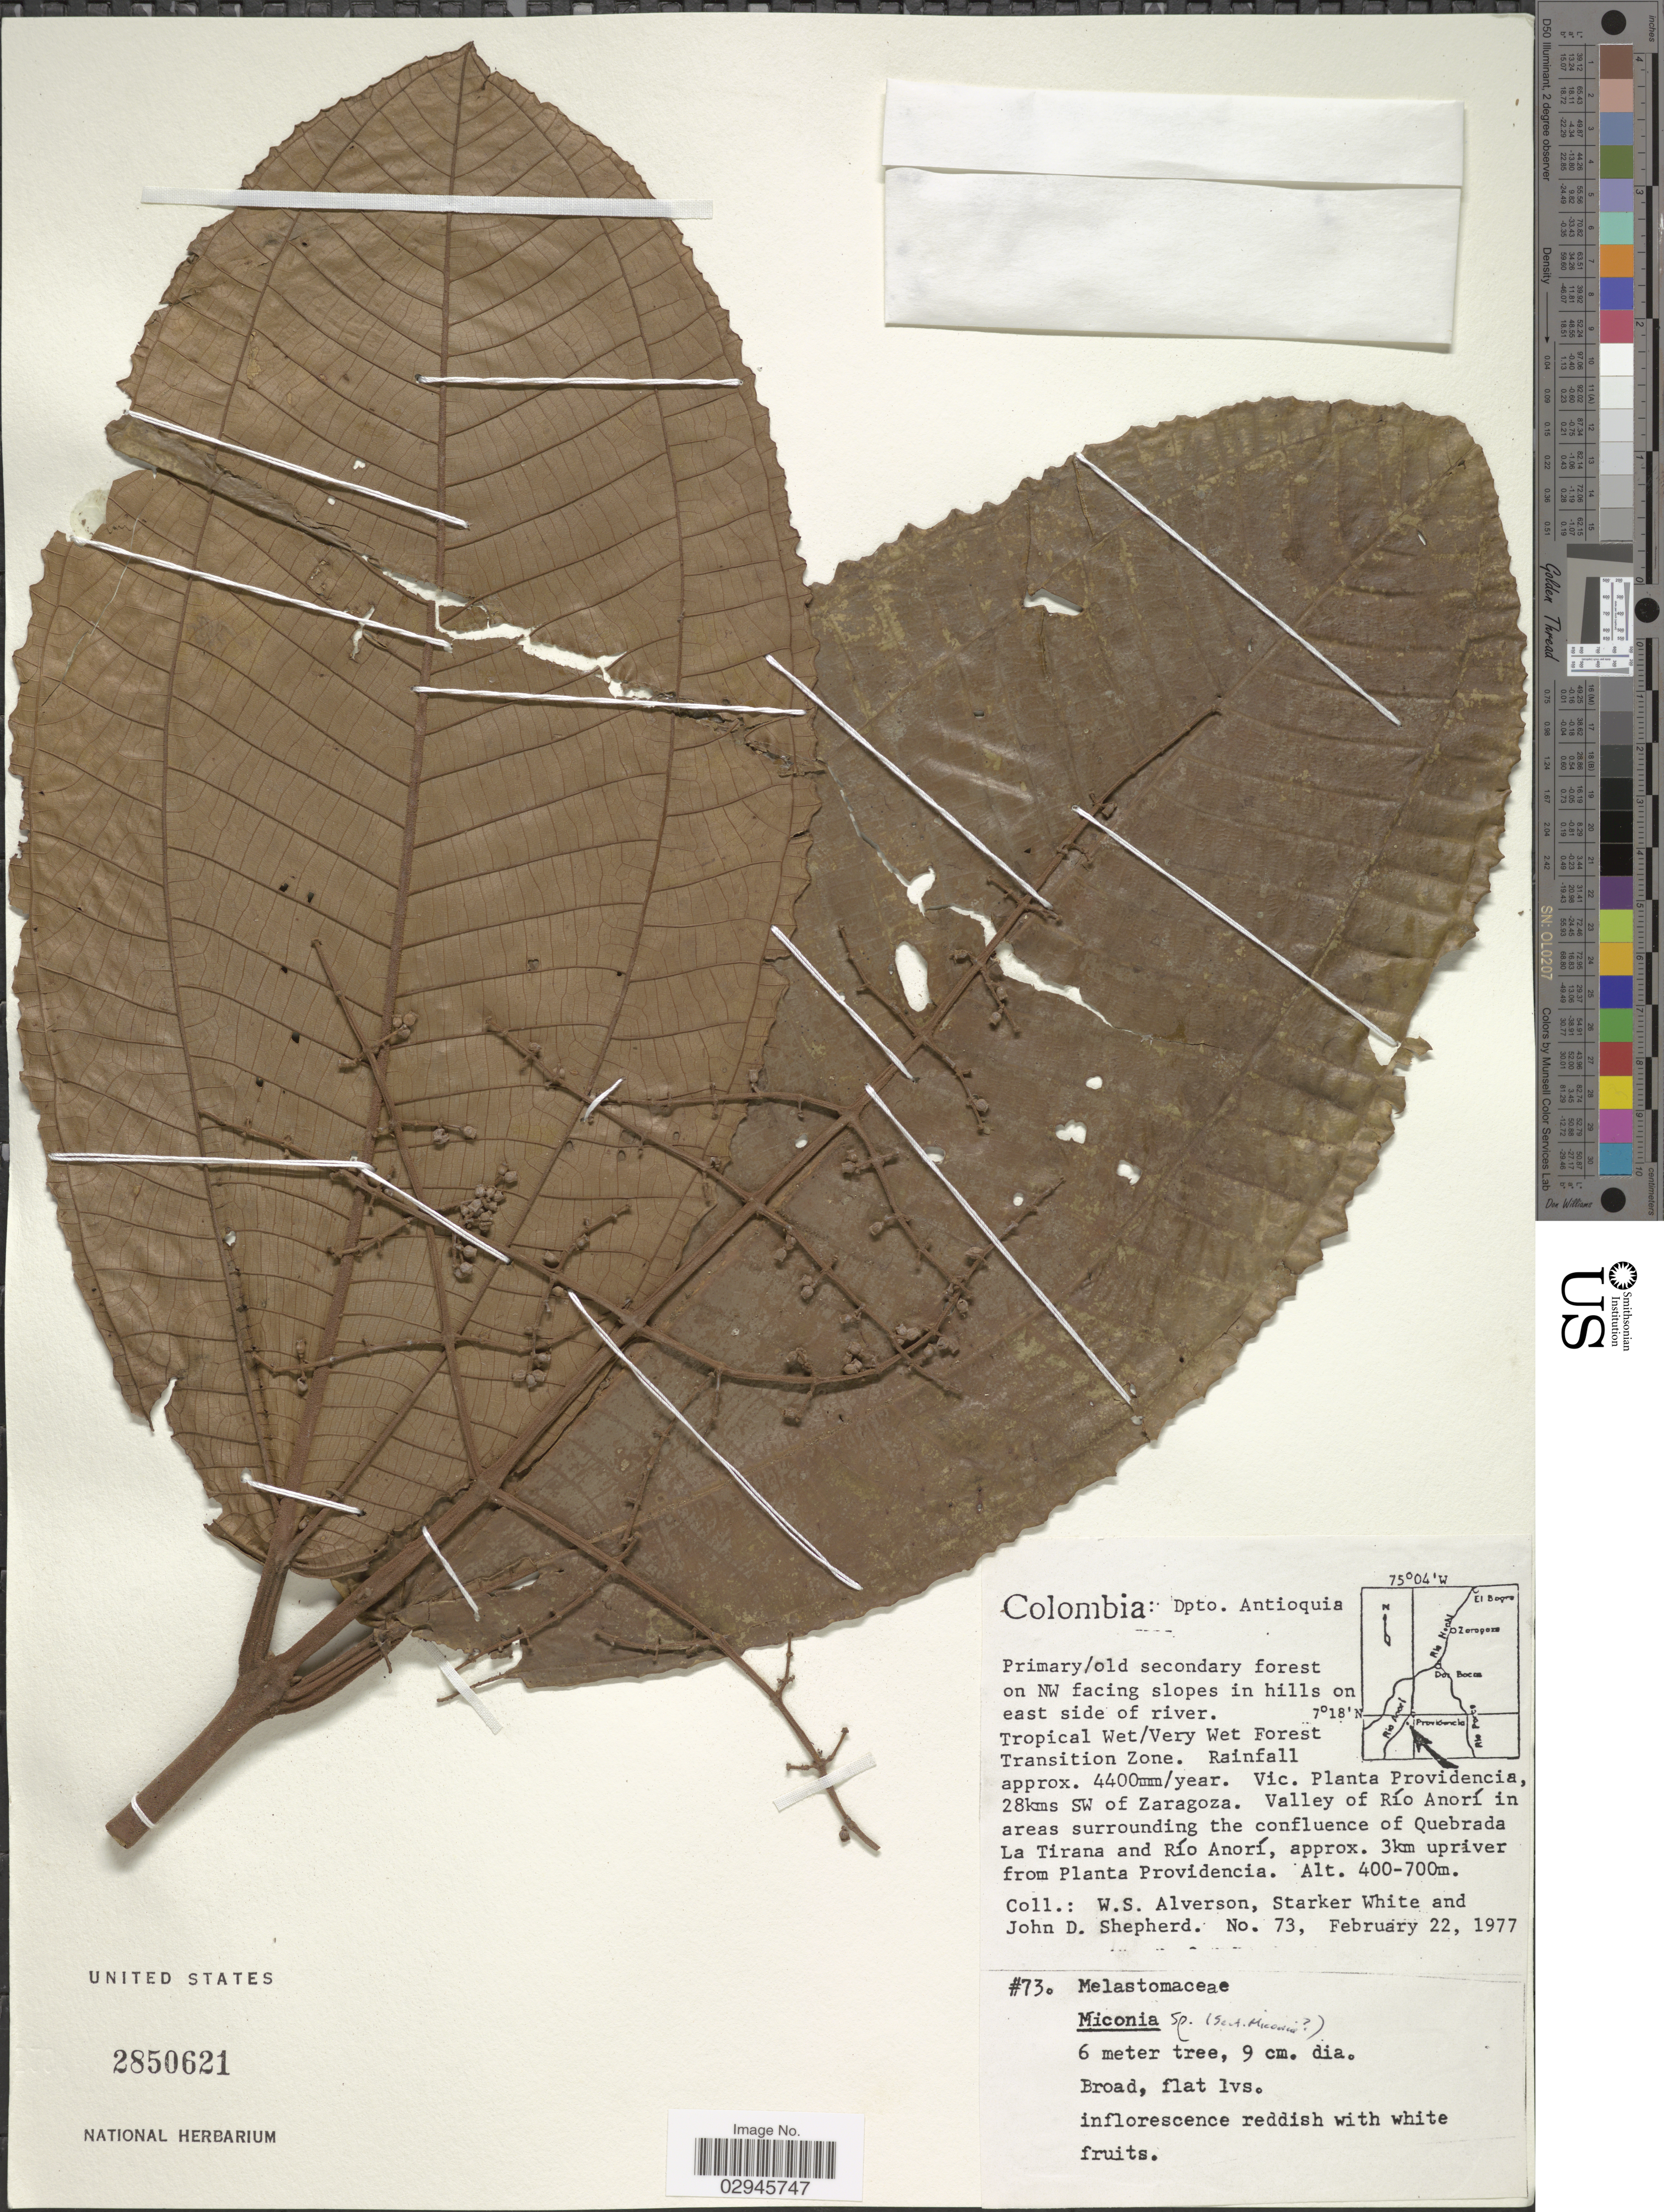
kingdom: Plantae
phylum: Tracheophyta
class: Magnoliopsida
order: Myrtales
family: Melastomataceae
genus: Miconia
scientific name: Miconia sp.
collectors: W. S. Alverson, S. White & J. D. Shepherd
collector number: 73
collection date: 1977-02-22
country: Colombia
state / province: Antioquia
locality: Dpto. Antioquia. Primary/old secondary forest on NW facing slopes in hills on east side of river. Tropical Wet/Very Wet Forest Transition Zone. Vic. Planta Providencia, 28kms SW of Zaragoza. Valley of Río Anorí in areas surrounding the confluence of Quebrada La Tirana and Río Anorí, approx. 3km upriver from Planta Providencia.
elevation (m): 400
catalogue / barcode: US 2850621